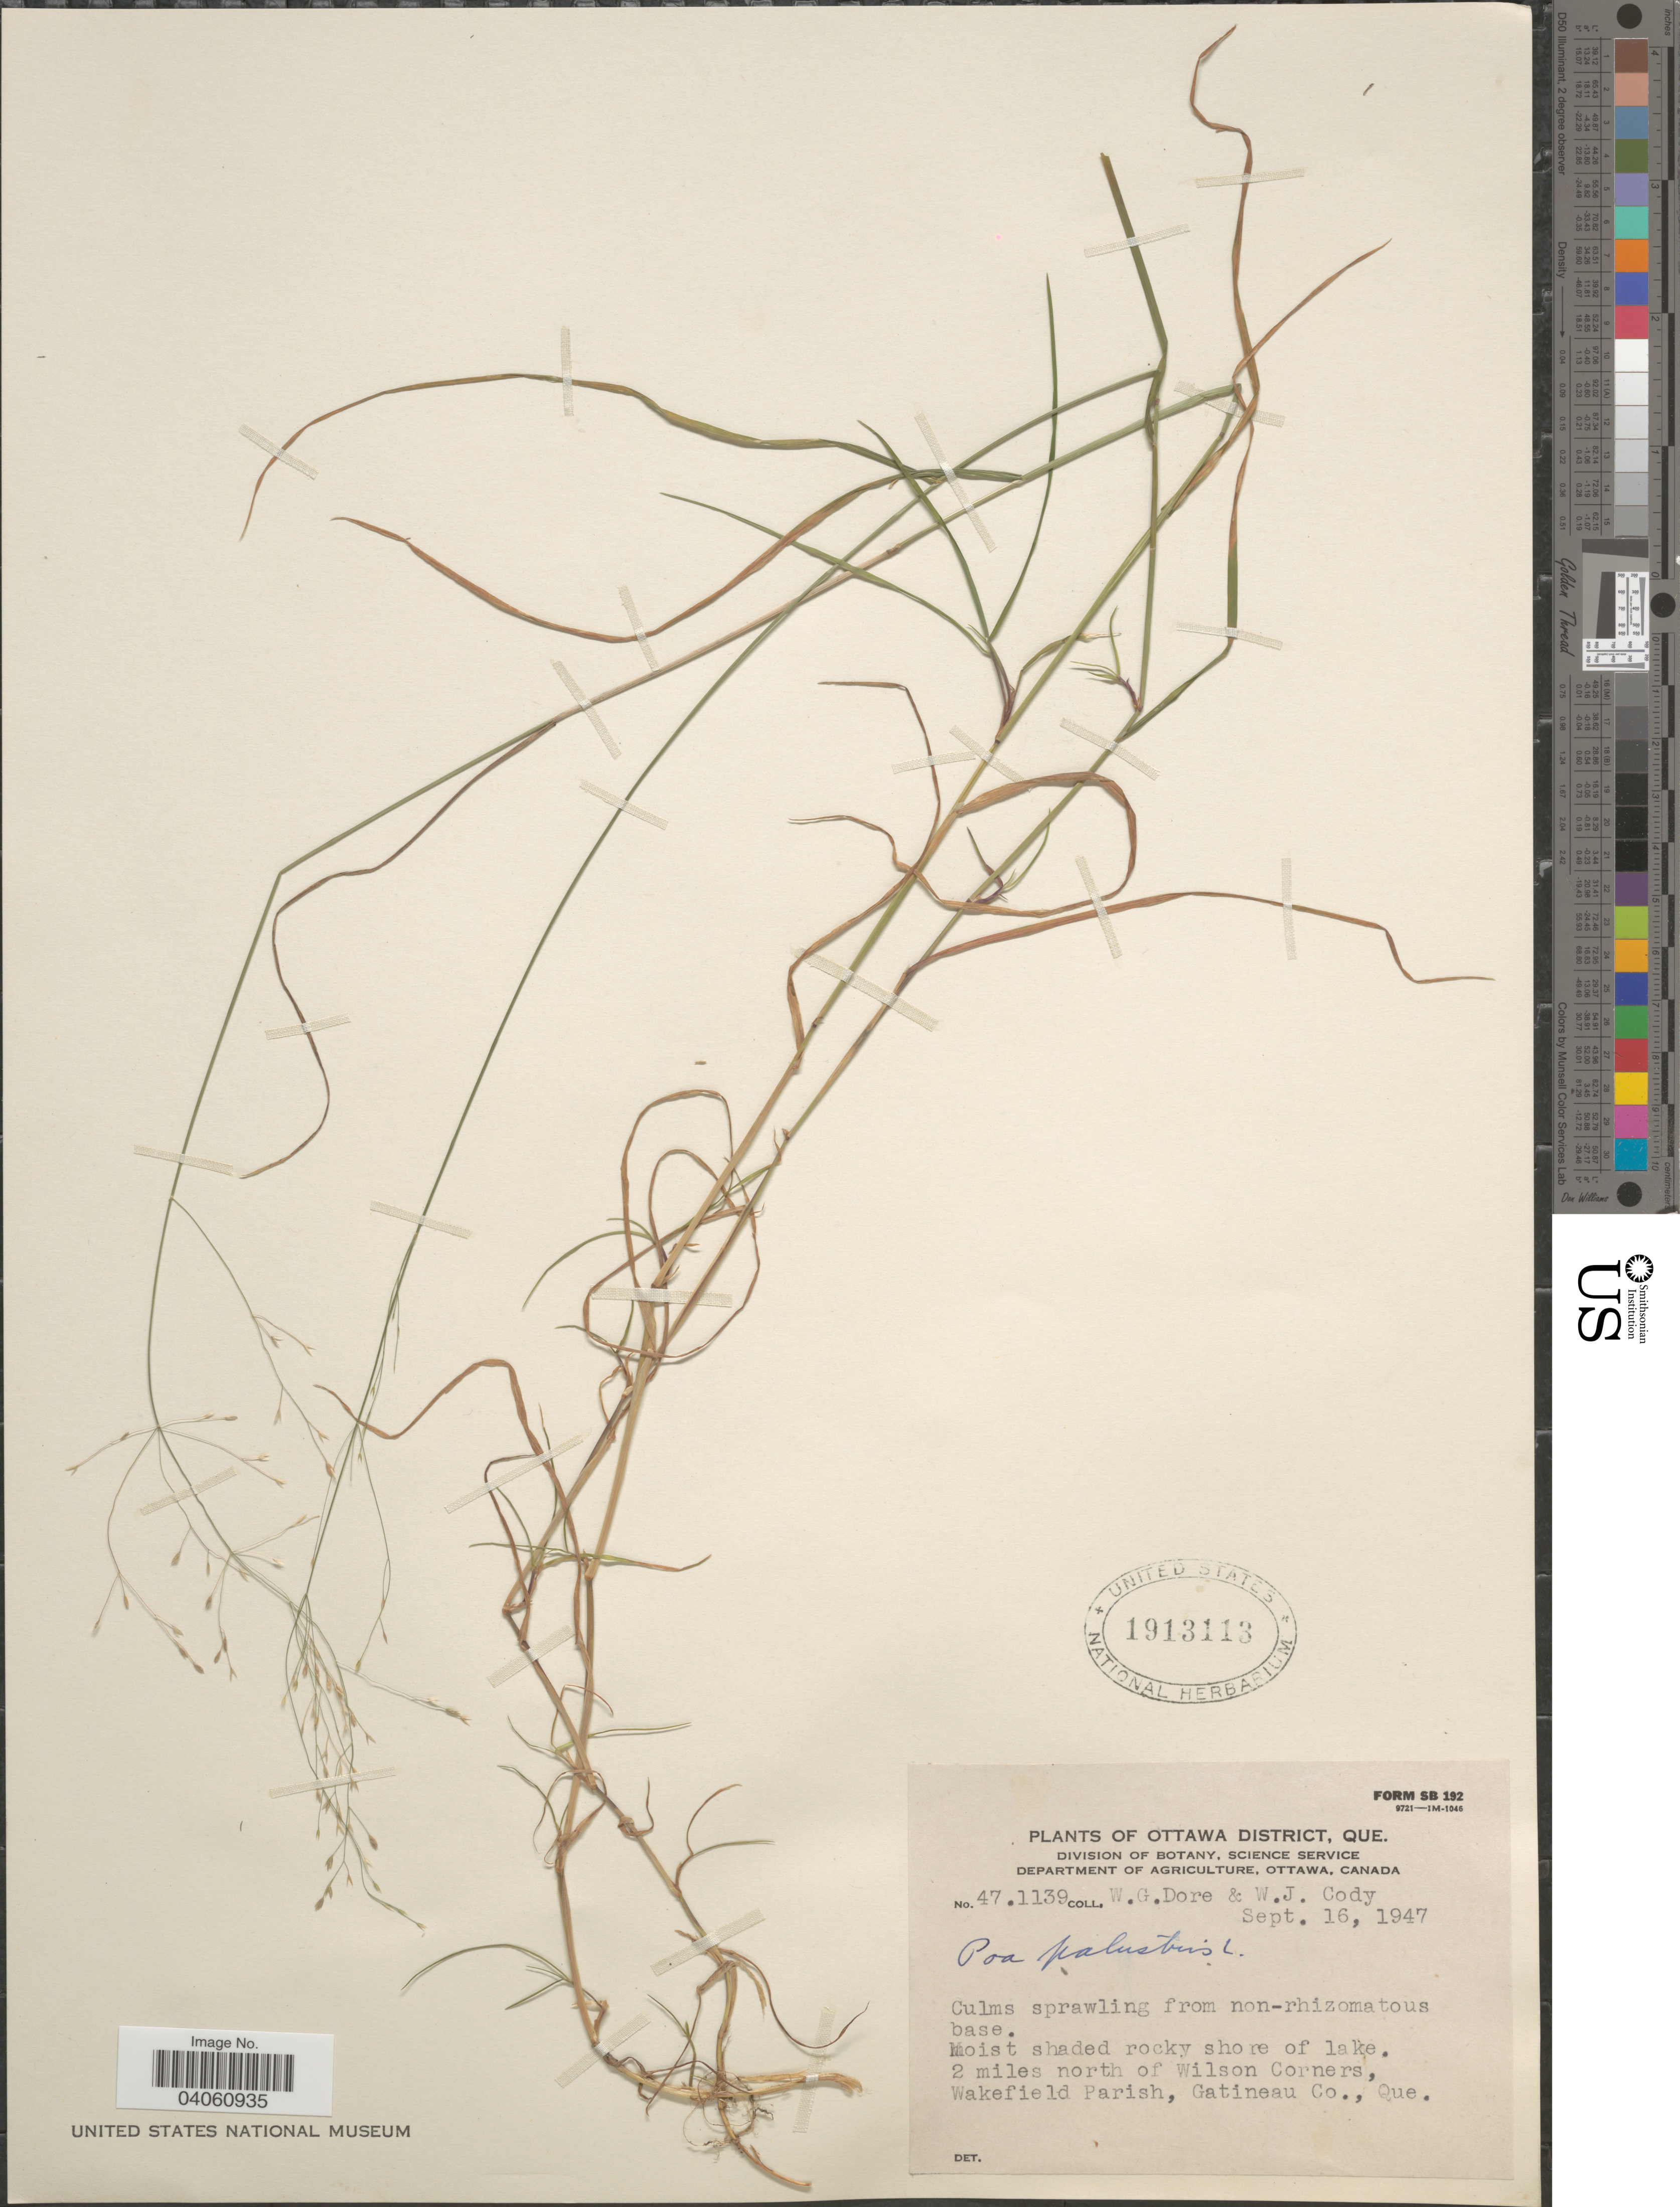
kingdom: Plantae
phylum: Tracheophyta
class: Liliopsida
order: Poales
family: Poaceae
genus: Poa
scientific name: Poa palustris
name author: L.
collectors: W. Dore & W. Cody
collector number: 471139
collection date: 1947-09-16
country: Canada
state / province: Quebec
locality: Ottawa District. Rocky shore of lake. 2 miles north of Wilson Corners, Wakefield Parish, Gatineau Co.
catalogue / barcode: US 1913113